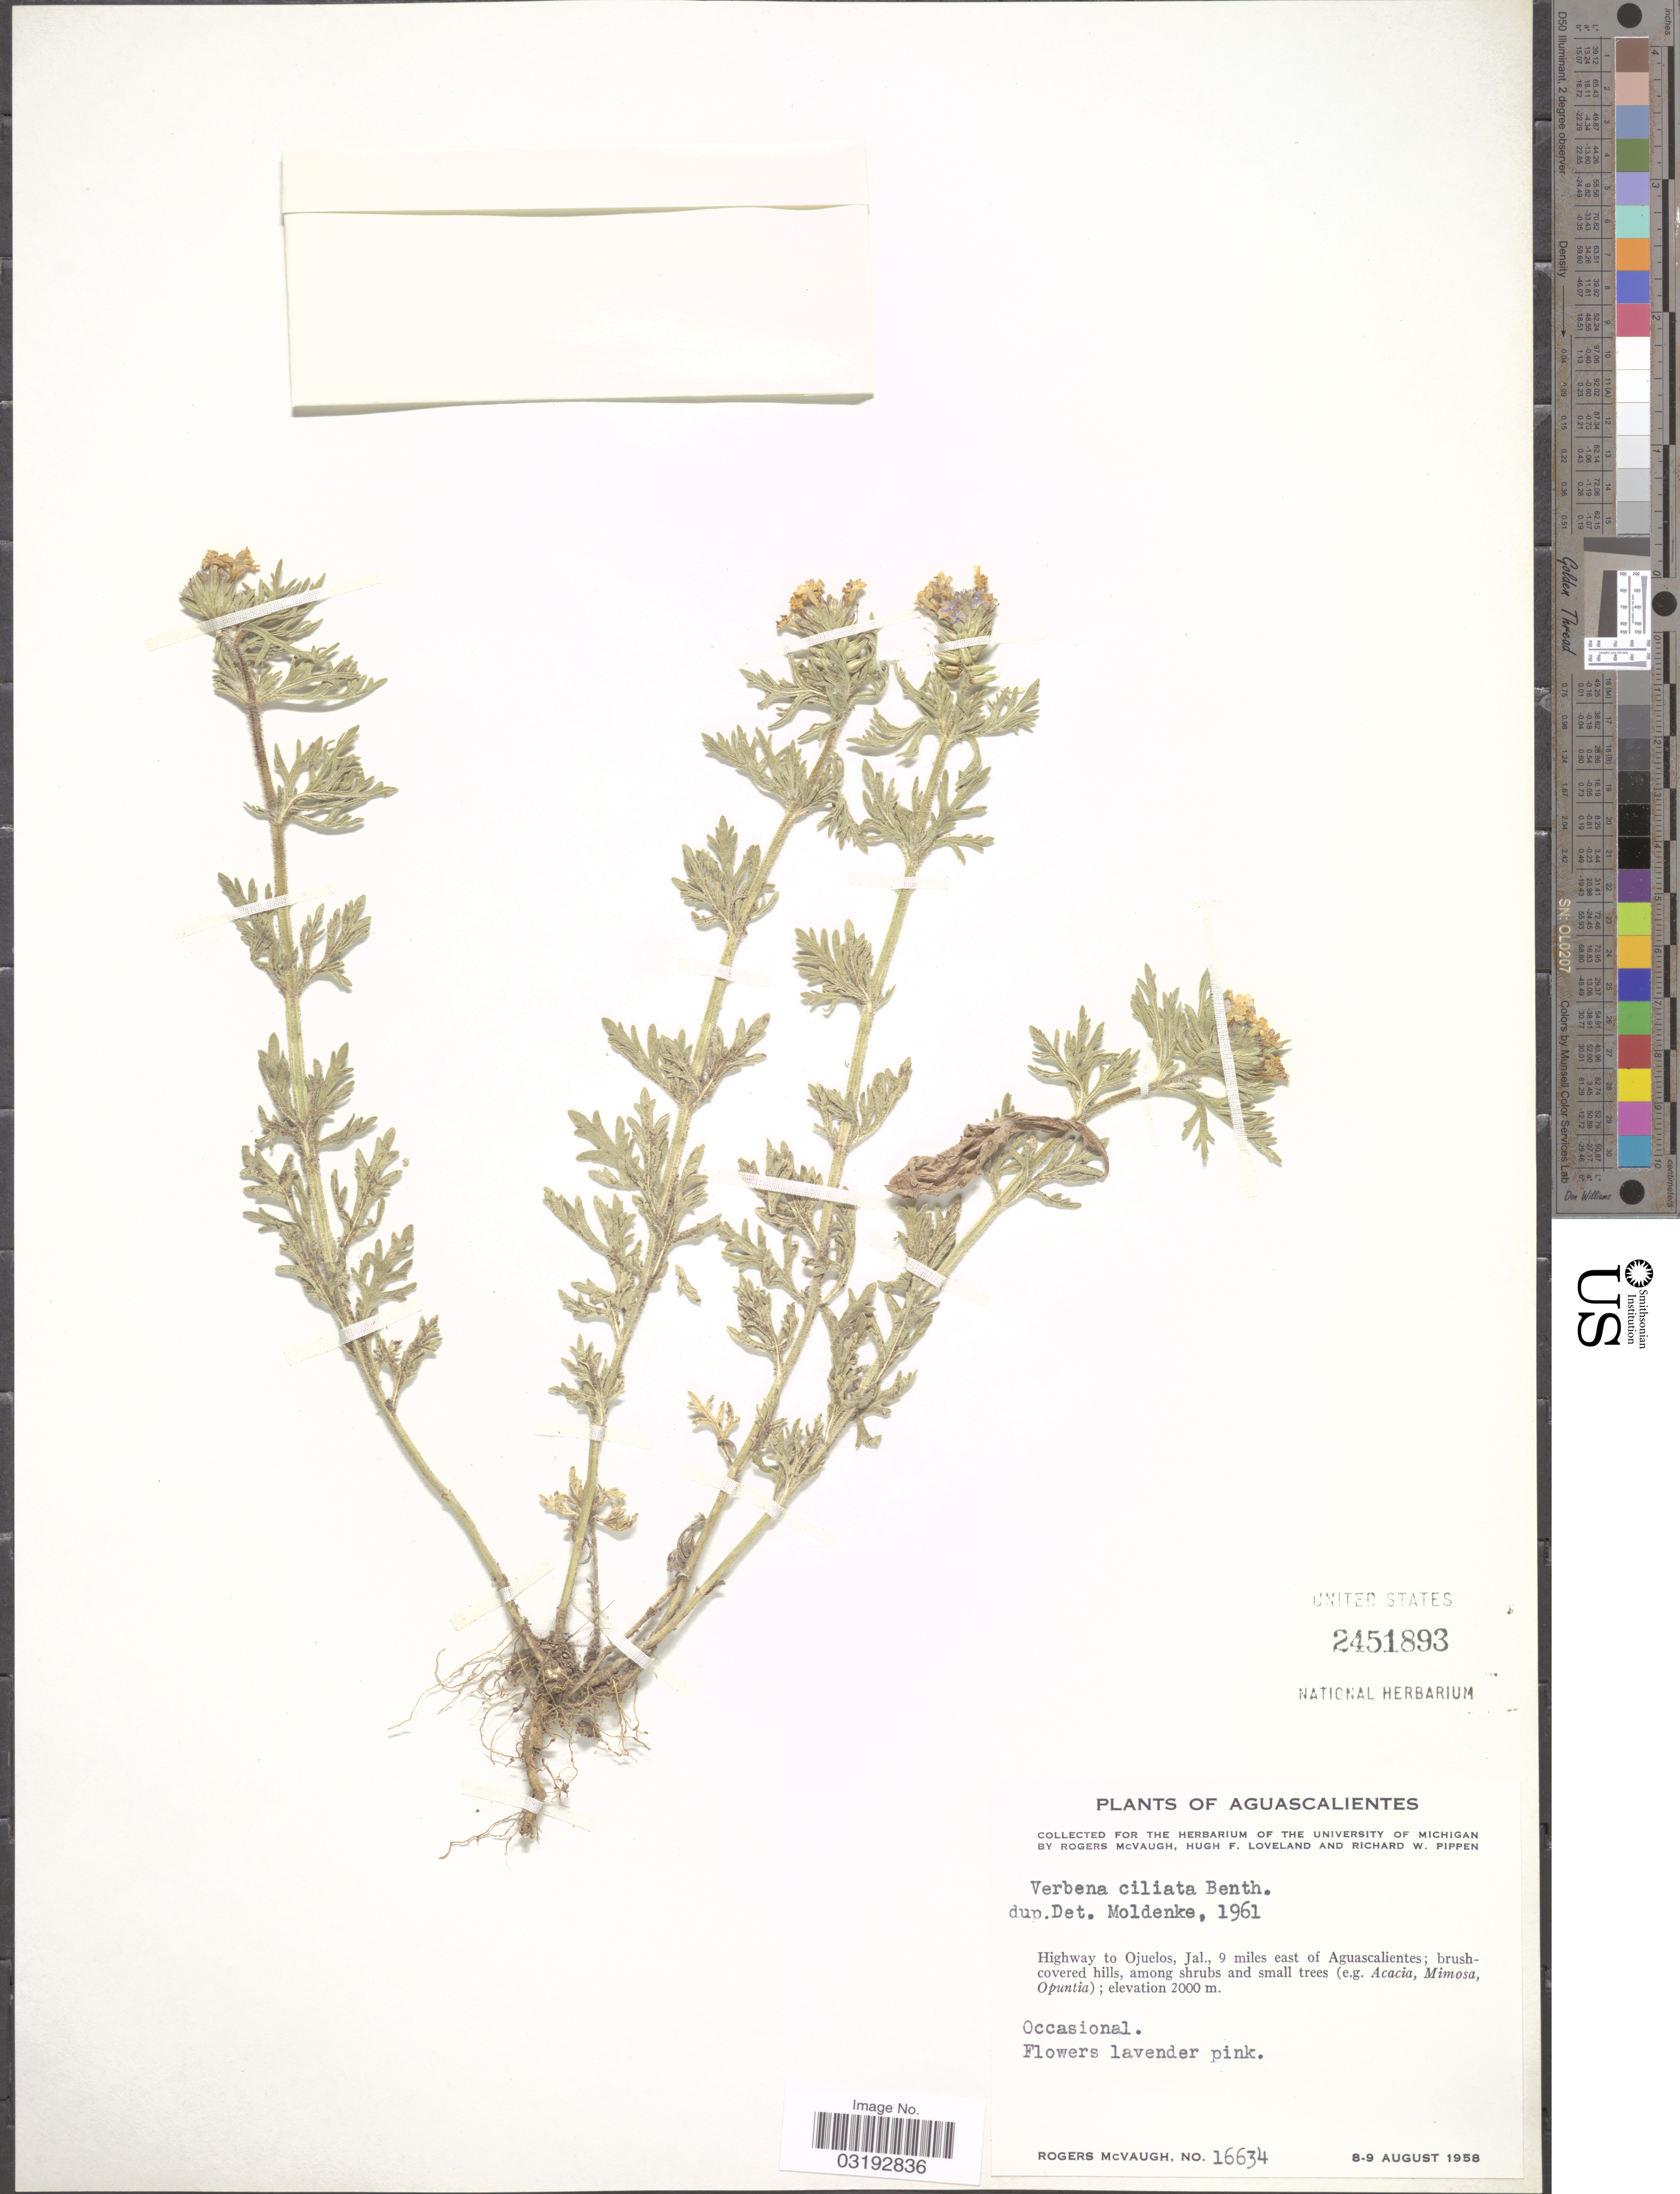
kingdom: Plantae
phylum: Tracheophyta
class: Magnoliopsida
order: Lamiales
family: Verbenaceae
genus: Verbena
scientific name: Verbena ciliata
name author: Benth.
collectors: R. McVaugh, H. Loveland & R. W. Pippen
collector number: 16634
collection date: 1958-08-08/1958-08-09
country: Mexico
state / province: Aguascalientes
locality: Highway to Ojuelos, Jal., 9 miles east of Aguascalientes.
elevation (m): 2000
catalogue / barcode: US 2451893